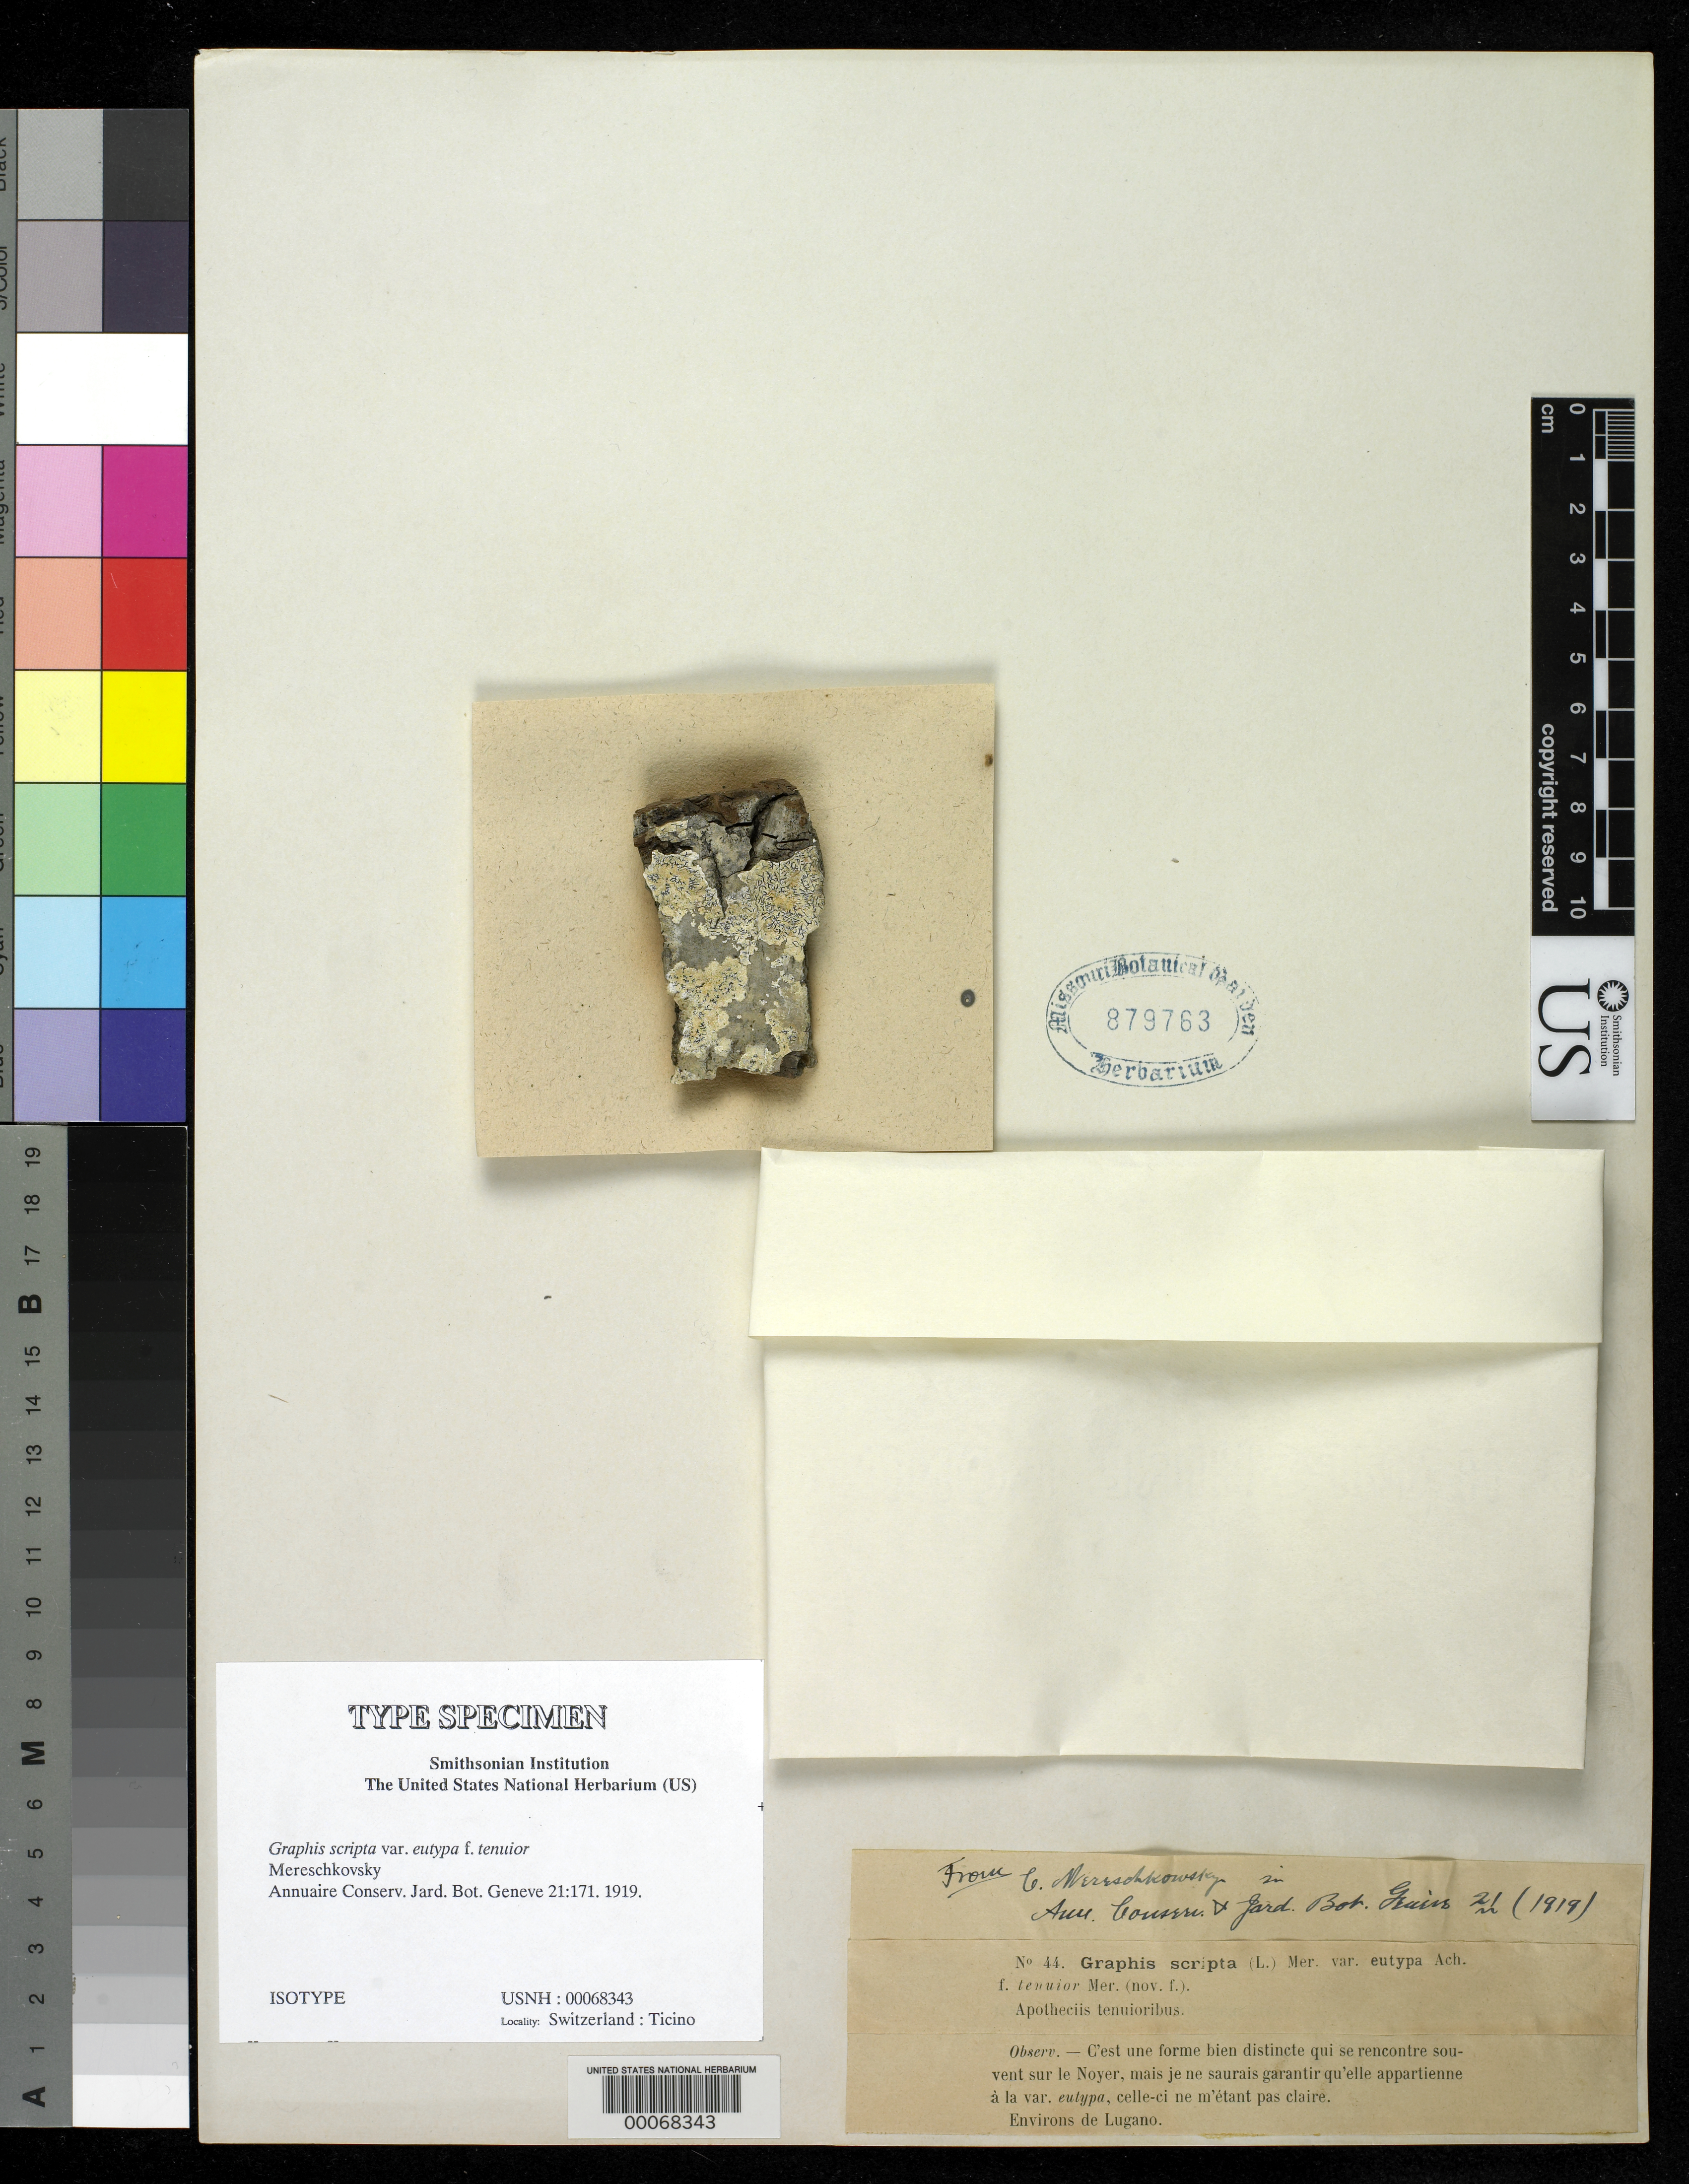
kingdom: Fungi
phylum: Ascomycota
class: Lecanoromycetes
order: Ostropales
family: Graphidaceae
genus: Graphis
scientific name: Graphis scripta f. tenuior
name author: Mereschk.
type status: Isotype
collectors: K. S. Mereschkovsky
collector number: Mer. Exs. 44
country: Switzerland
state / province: Ticino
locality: Lugano.